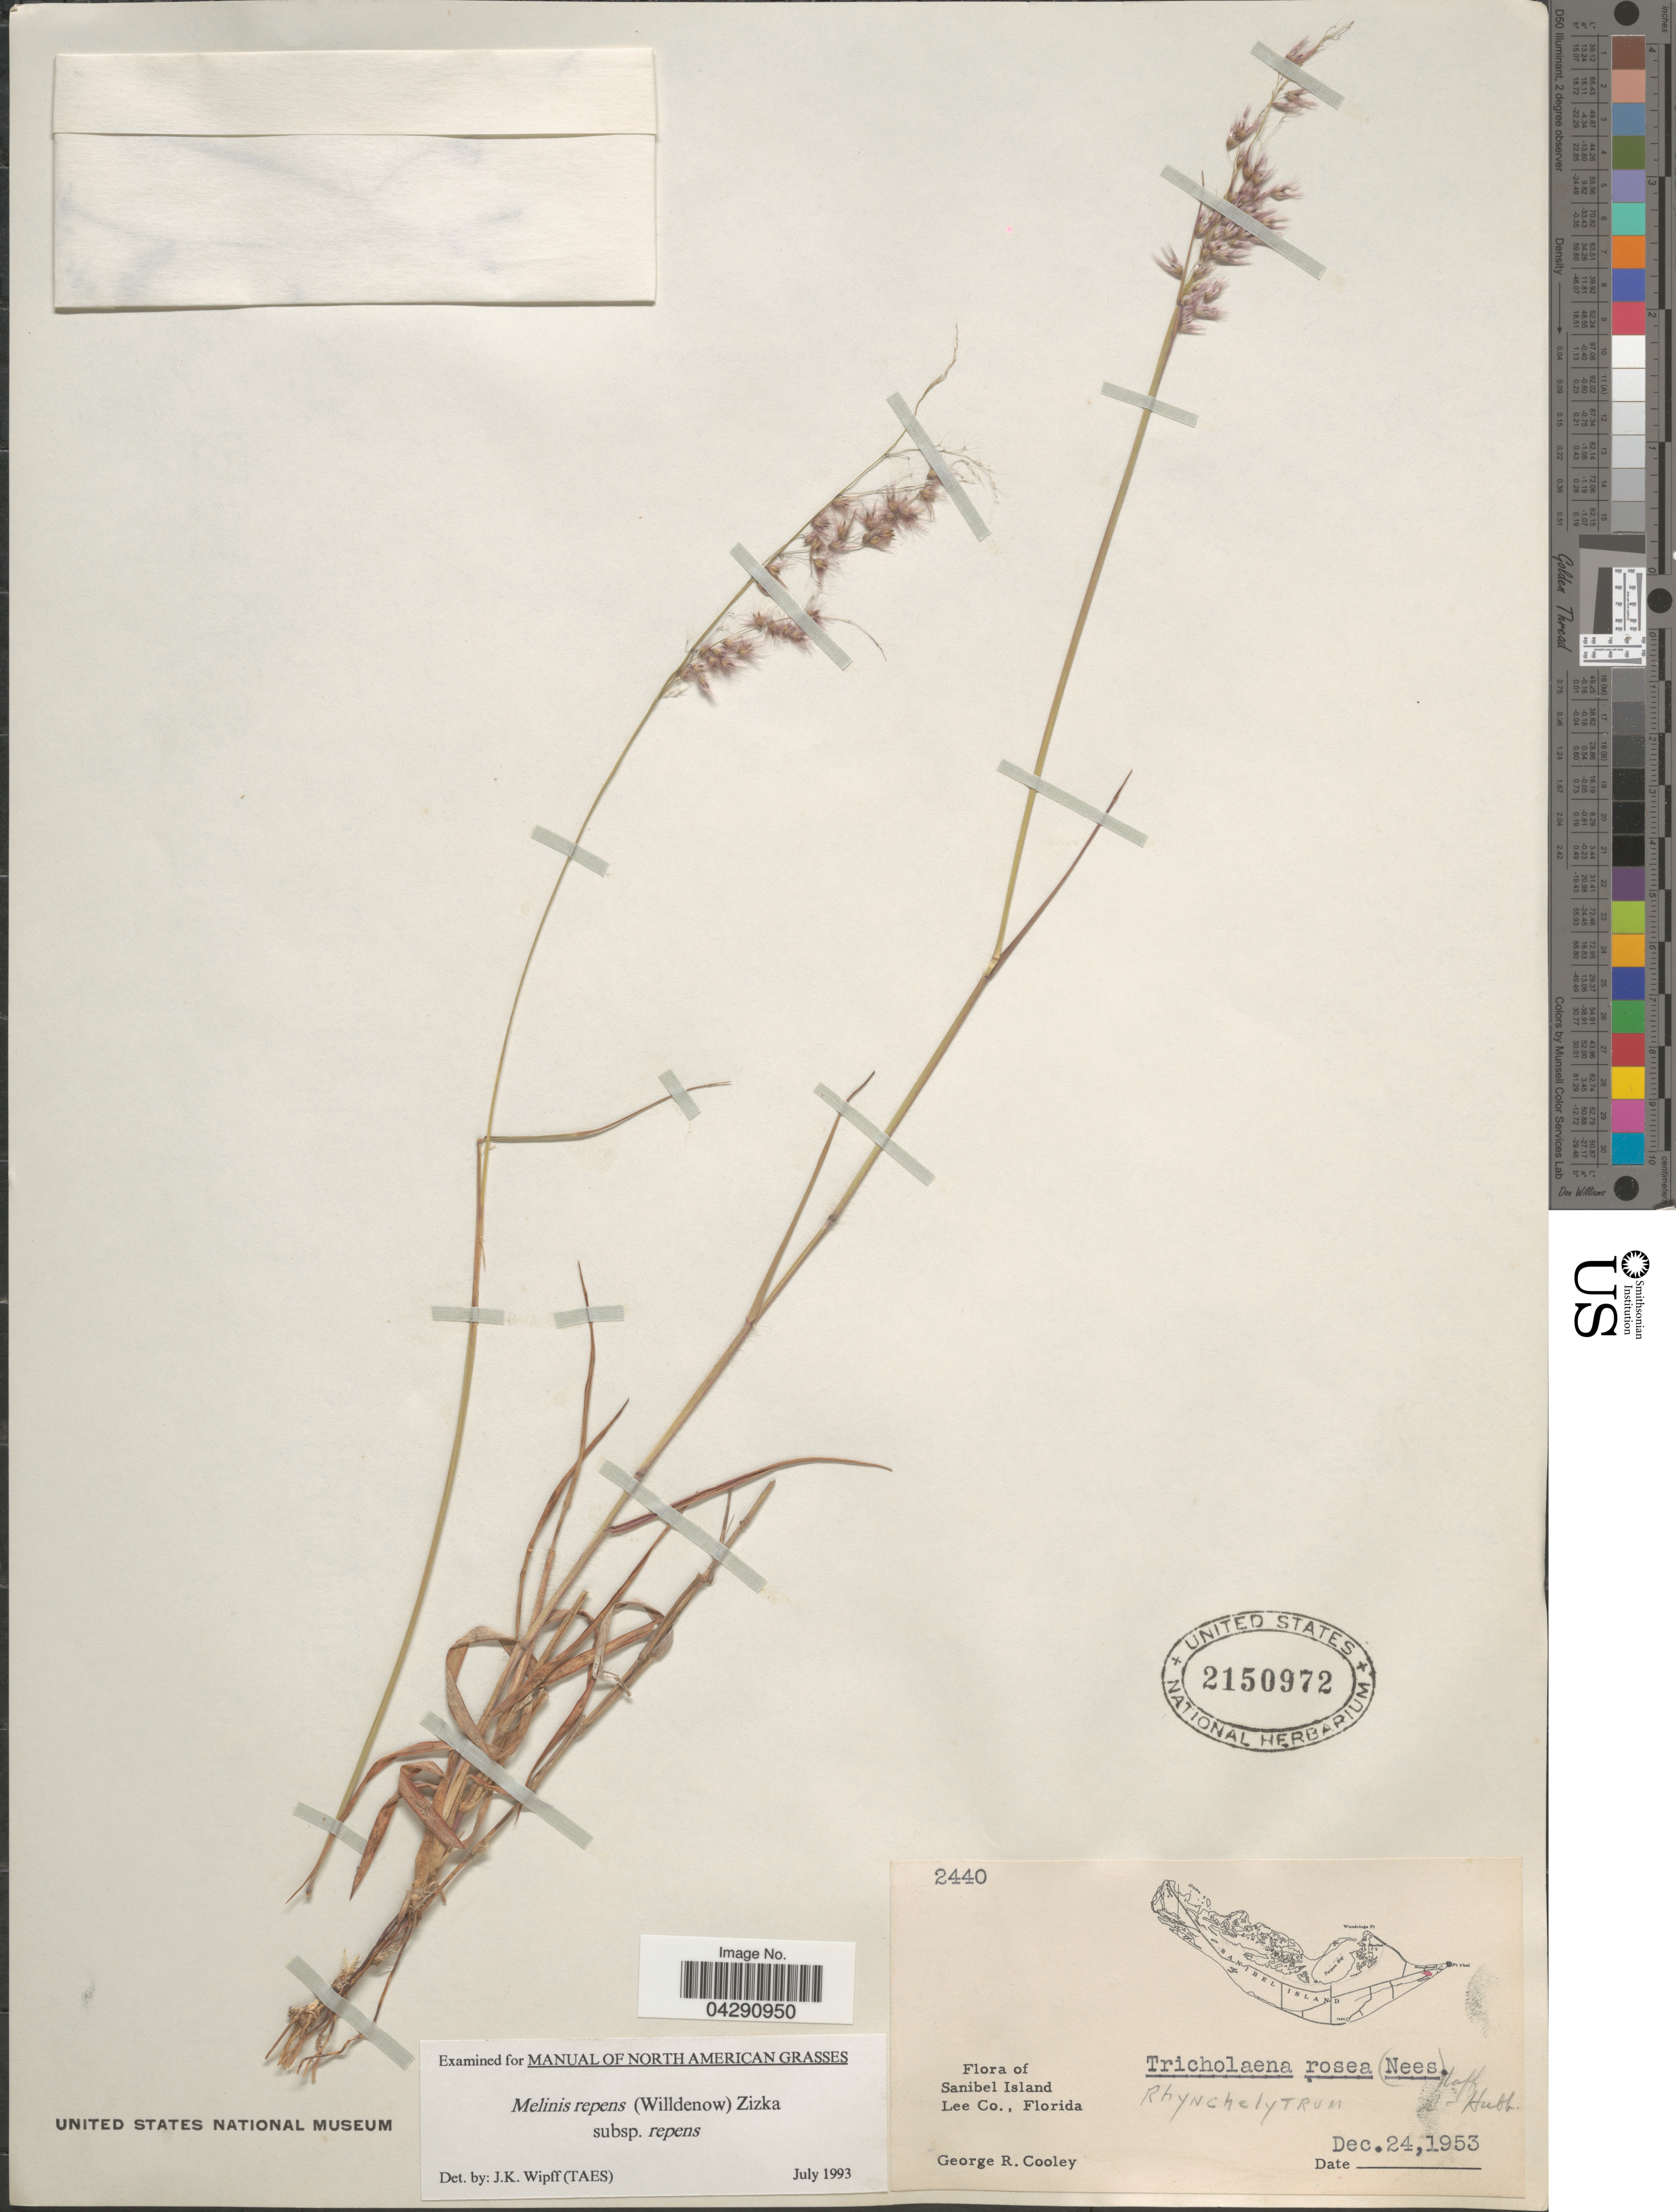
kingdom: Plantae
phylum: Tracheophyta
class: Liliopsida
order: Poales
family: Poaceae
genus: Melinis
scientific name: Melinis repens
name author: (Willd.) Zizka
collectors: G. R. Cooley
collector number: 2440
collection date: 1953-12-24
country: United States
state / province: Florida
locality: Sanibel Island. Lee Co.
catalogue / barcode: US 2150972